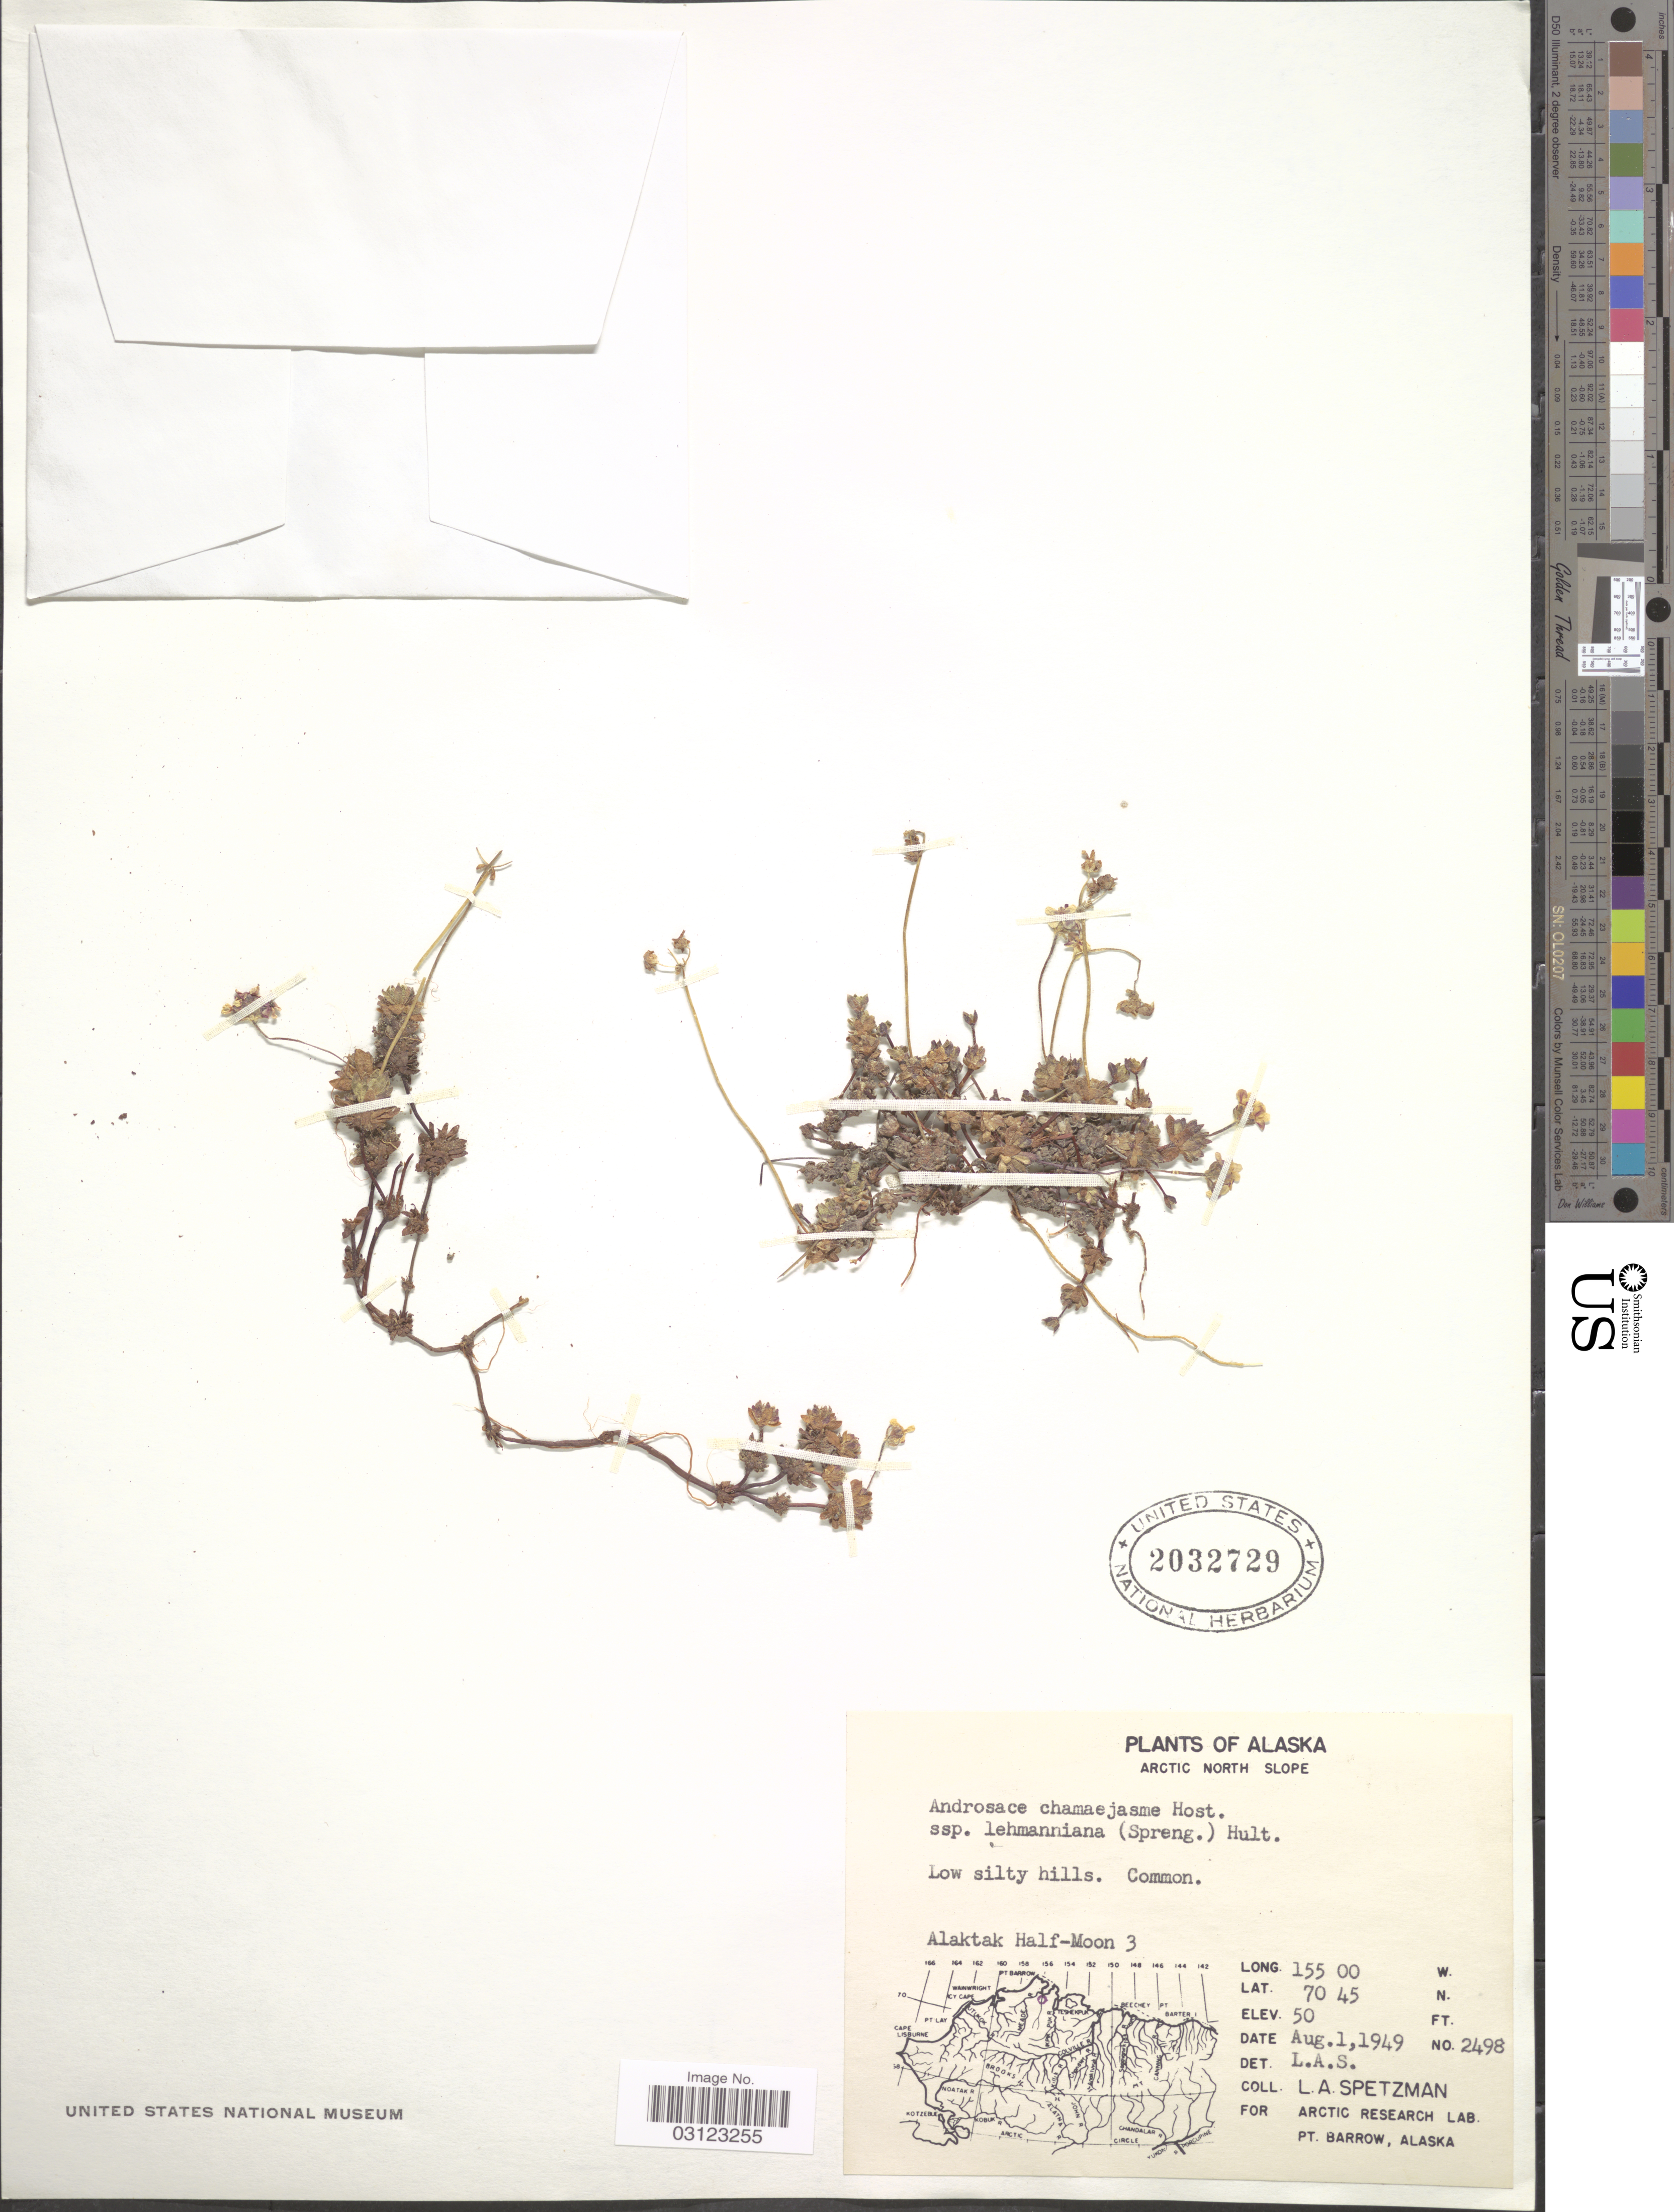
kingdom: Plantae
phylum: Tracheophyta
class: Magnoliopsida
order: Ericales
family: Primulaceae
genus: Androsace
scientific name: Androsace chamaejasme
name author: Wulfen ex Host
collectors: L. Spetzman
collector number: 2498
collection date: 1949-08-01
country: United States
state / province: Alaska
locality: Arctic North Slope. Alaktak Half-Moon 3.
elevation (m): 15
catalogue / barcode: US 2032729